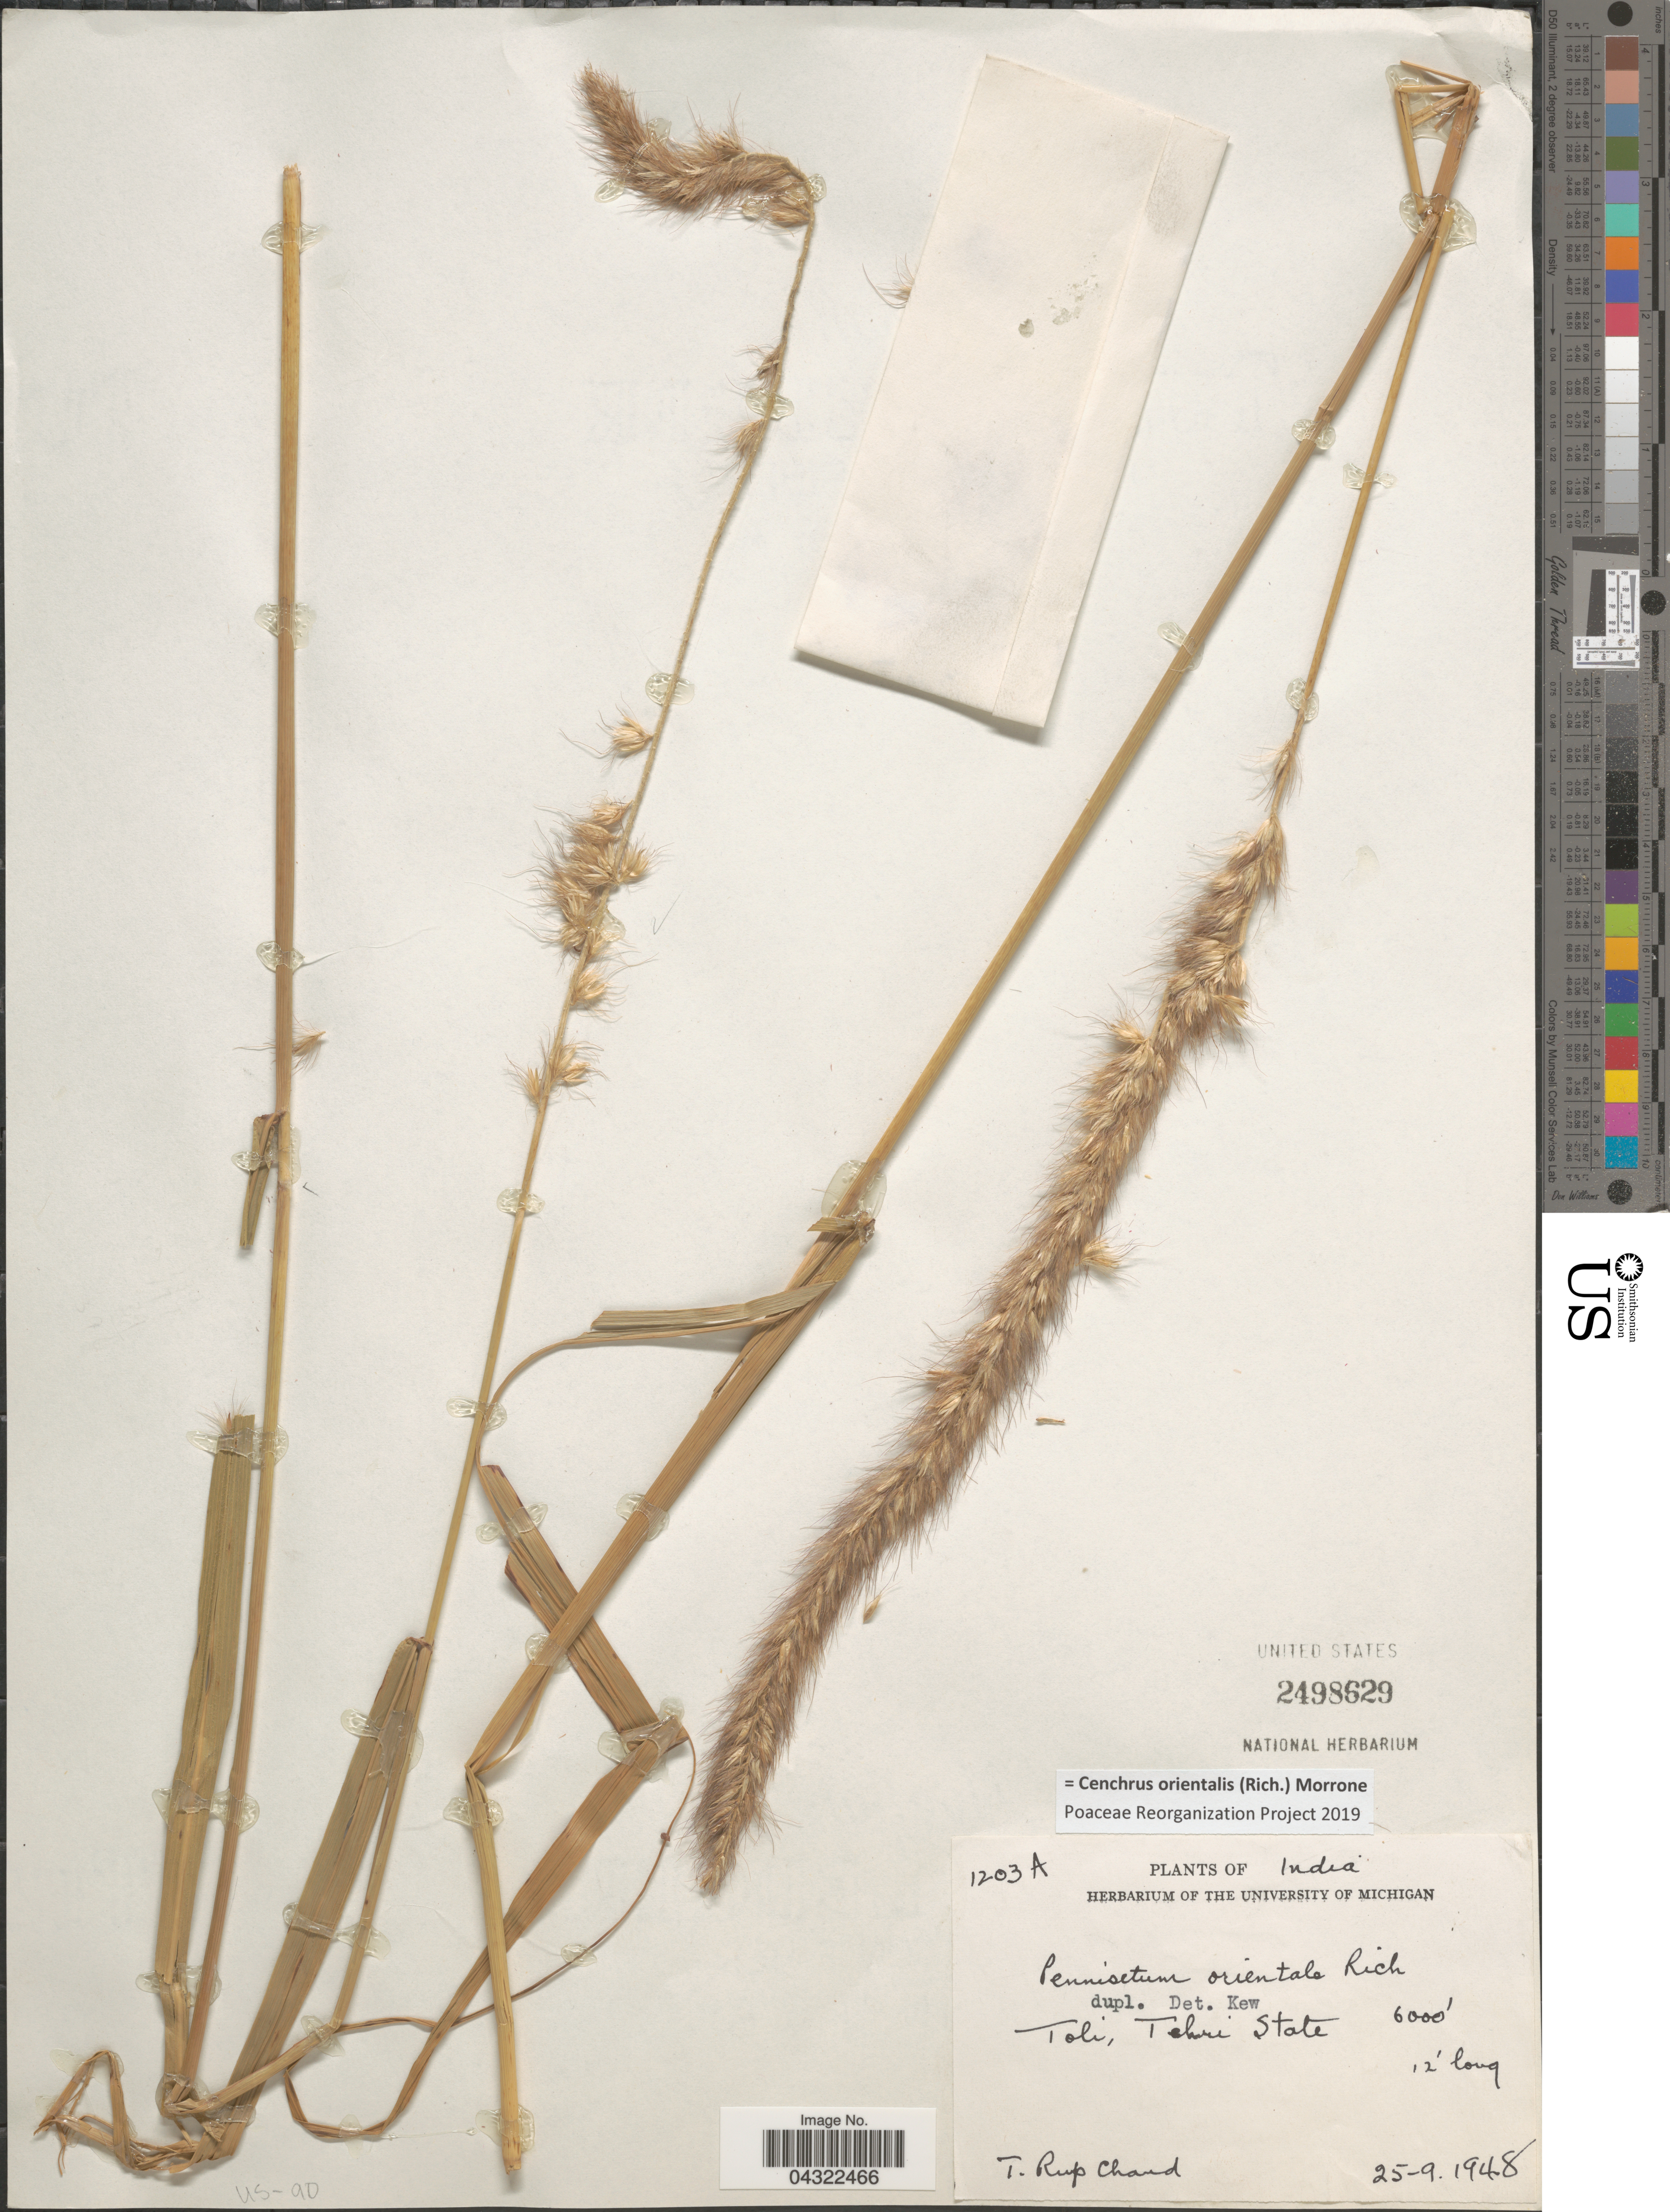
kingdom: Plantae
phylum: Tracheophyta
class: Liliopsida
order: Poales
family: Poaceae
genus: Cenchrus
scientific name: Cenchrus orientalis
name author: (Rich.) Morrone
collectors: T. R. Chand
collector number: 1203A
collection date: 1948-09-25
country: India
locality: Toli, Tahri State.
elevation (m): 1829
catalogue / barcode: US 2498629